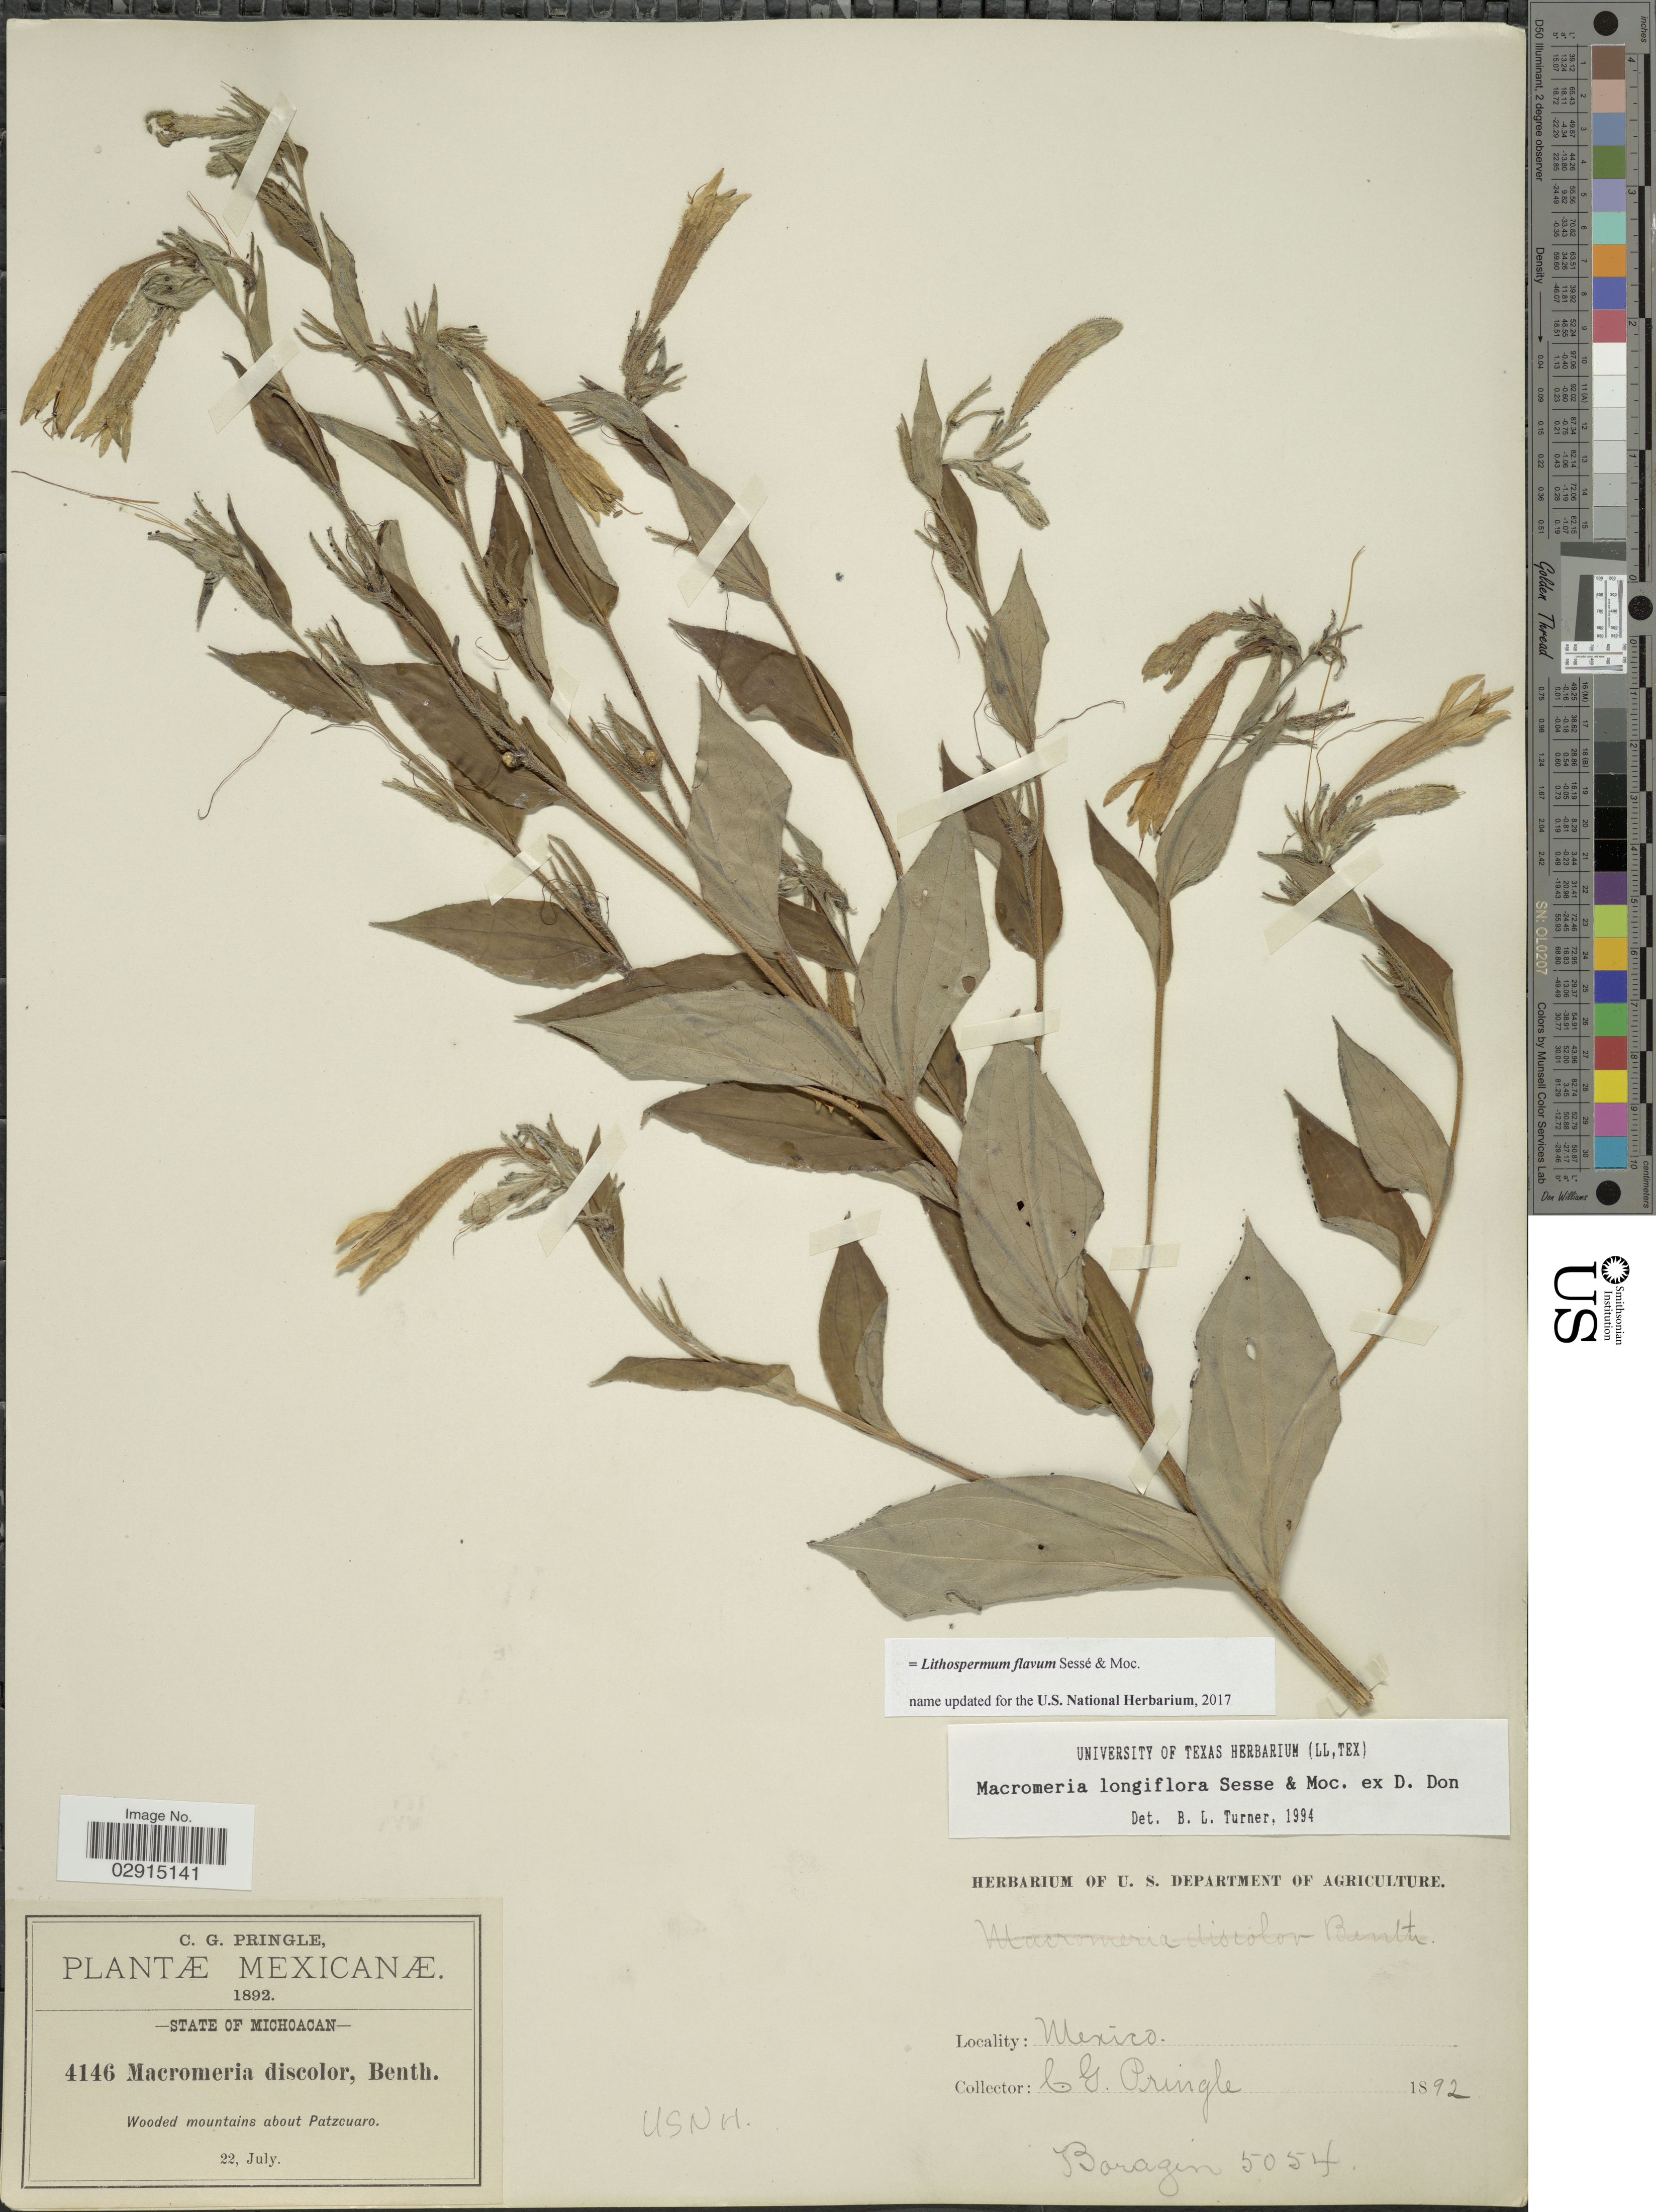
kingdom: Plantae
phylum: Tracheophyta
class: Magnoliopsida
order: Boraginales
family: Boraginaceae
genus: Lithospermum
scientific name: Lithospermum flavum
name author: Sessé & Moc.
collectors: C. G. Pringle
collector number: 4146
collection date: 1892-07-22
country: Mexico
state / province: Michoacán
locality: Wooded mountains about Patzcuaro.